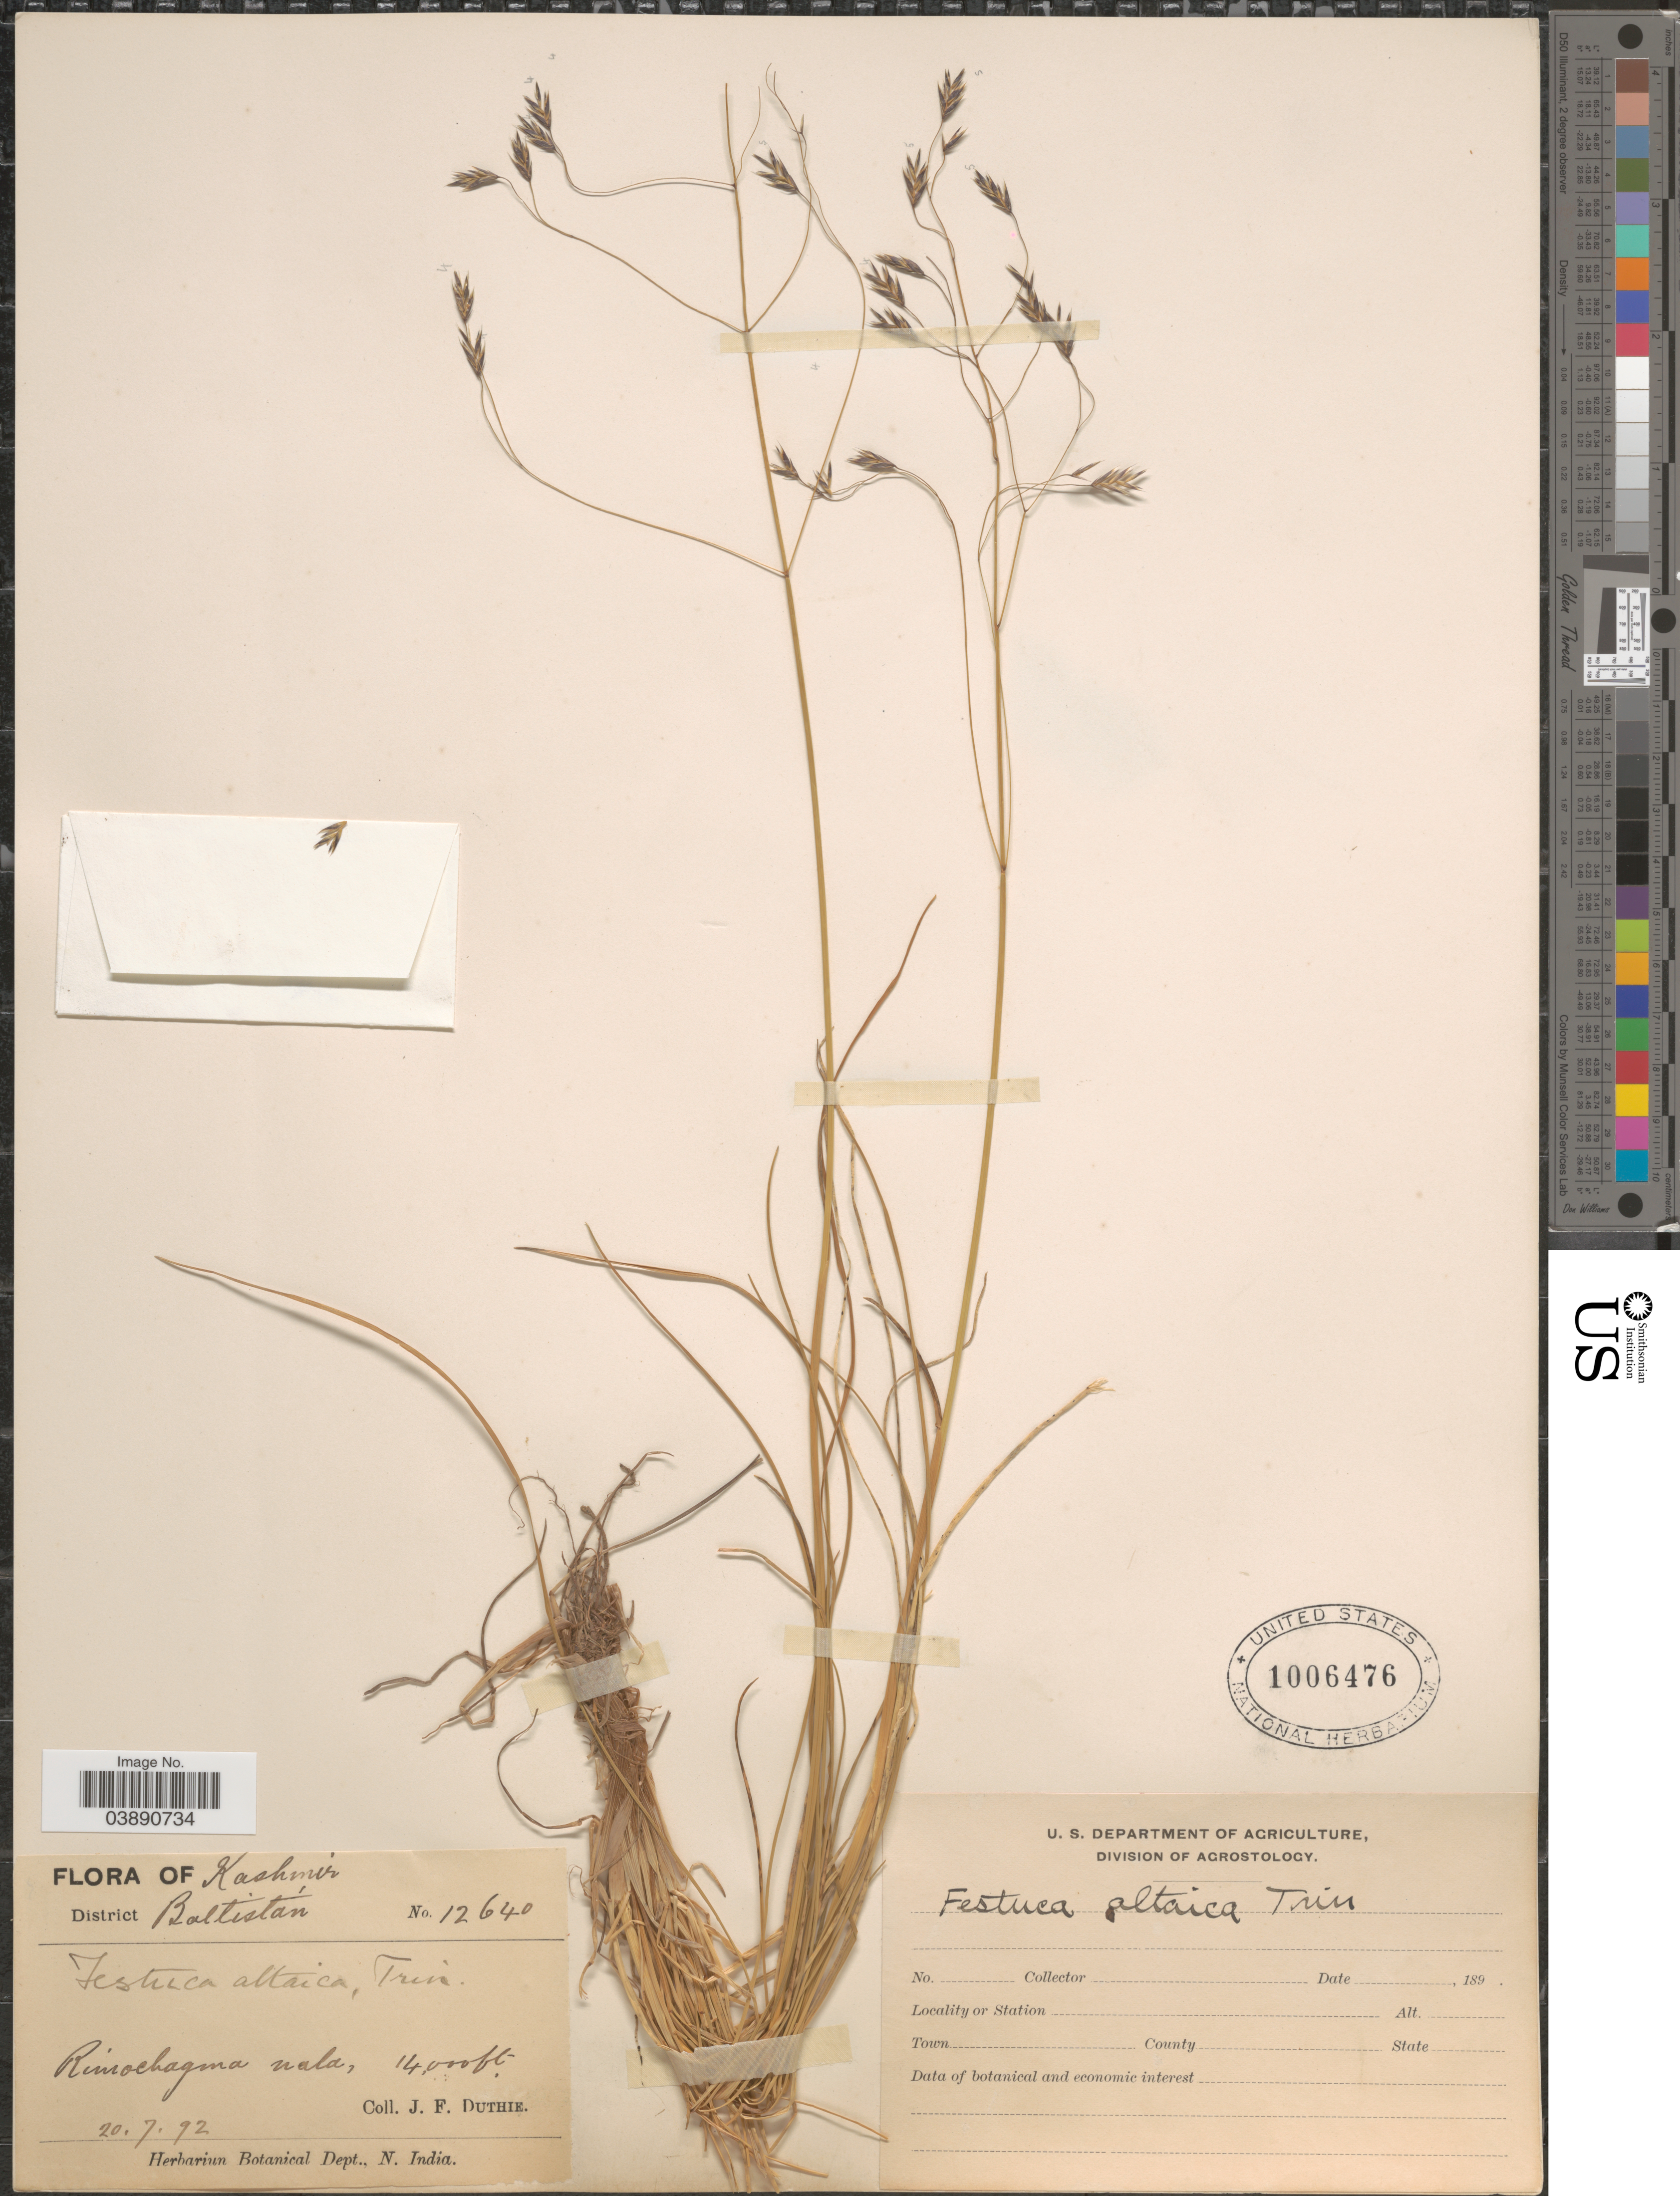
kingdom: Plantae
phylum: Tracheophyta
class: Liliopsida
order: Poales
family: Poaceae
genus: Festuca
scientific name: Festuca altaica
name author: Trin.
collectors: J. F. Duthie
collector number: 12640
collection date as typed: Transcribed d/m/y: 20/7/92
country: India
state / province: Jammu and Kashmir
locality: Kashmir. District Baltistán. Rimochagma nala.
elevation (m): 4267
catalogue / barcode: US 1006476